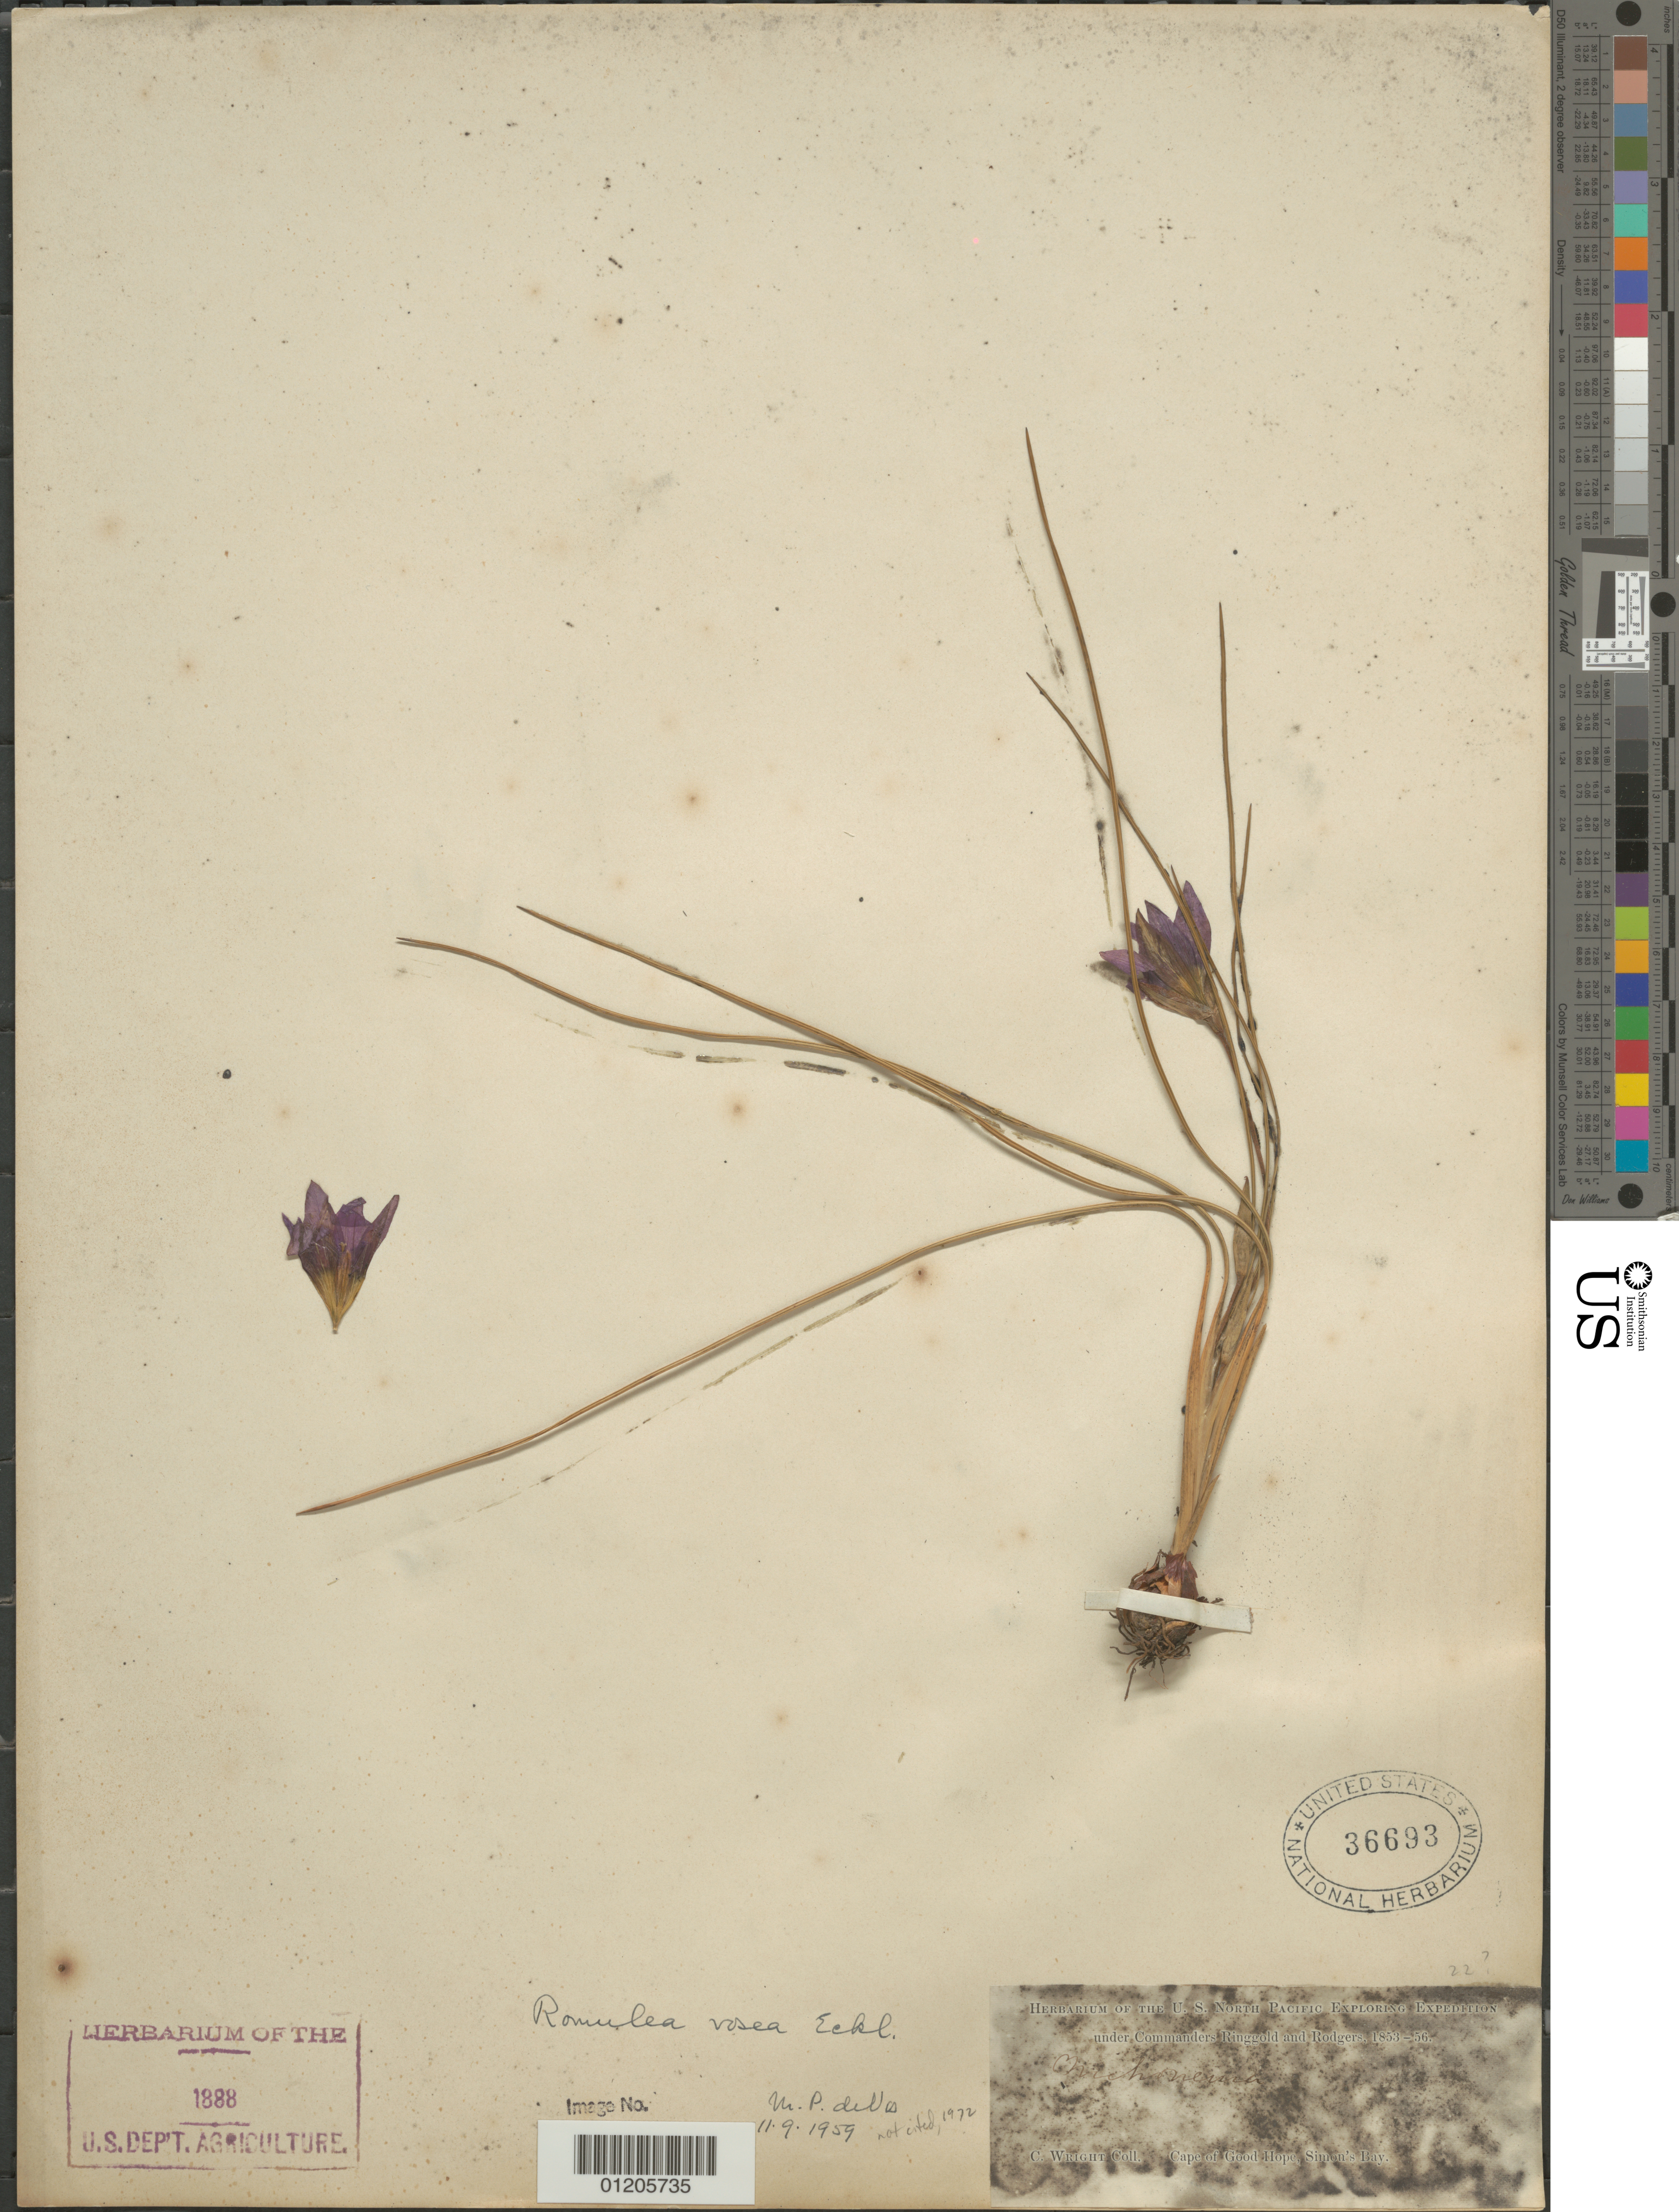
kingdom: Plantae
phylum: Tracheophyta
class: Liliopsida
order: Asparagales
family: Iridaceae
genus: Romulea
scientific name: Romulea rosea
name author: (L.) Eckl.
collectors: C. Wright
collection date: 1853/1856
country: South Africa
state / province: Western Cape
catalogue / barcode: US 36693